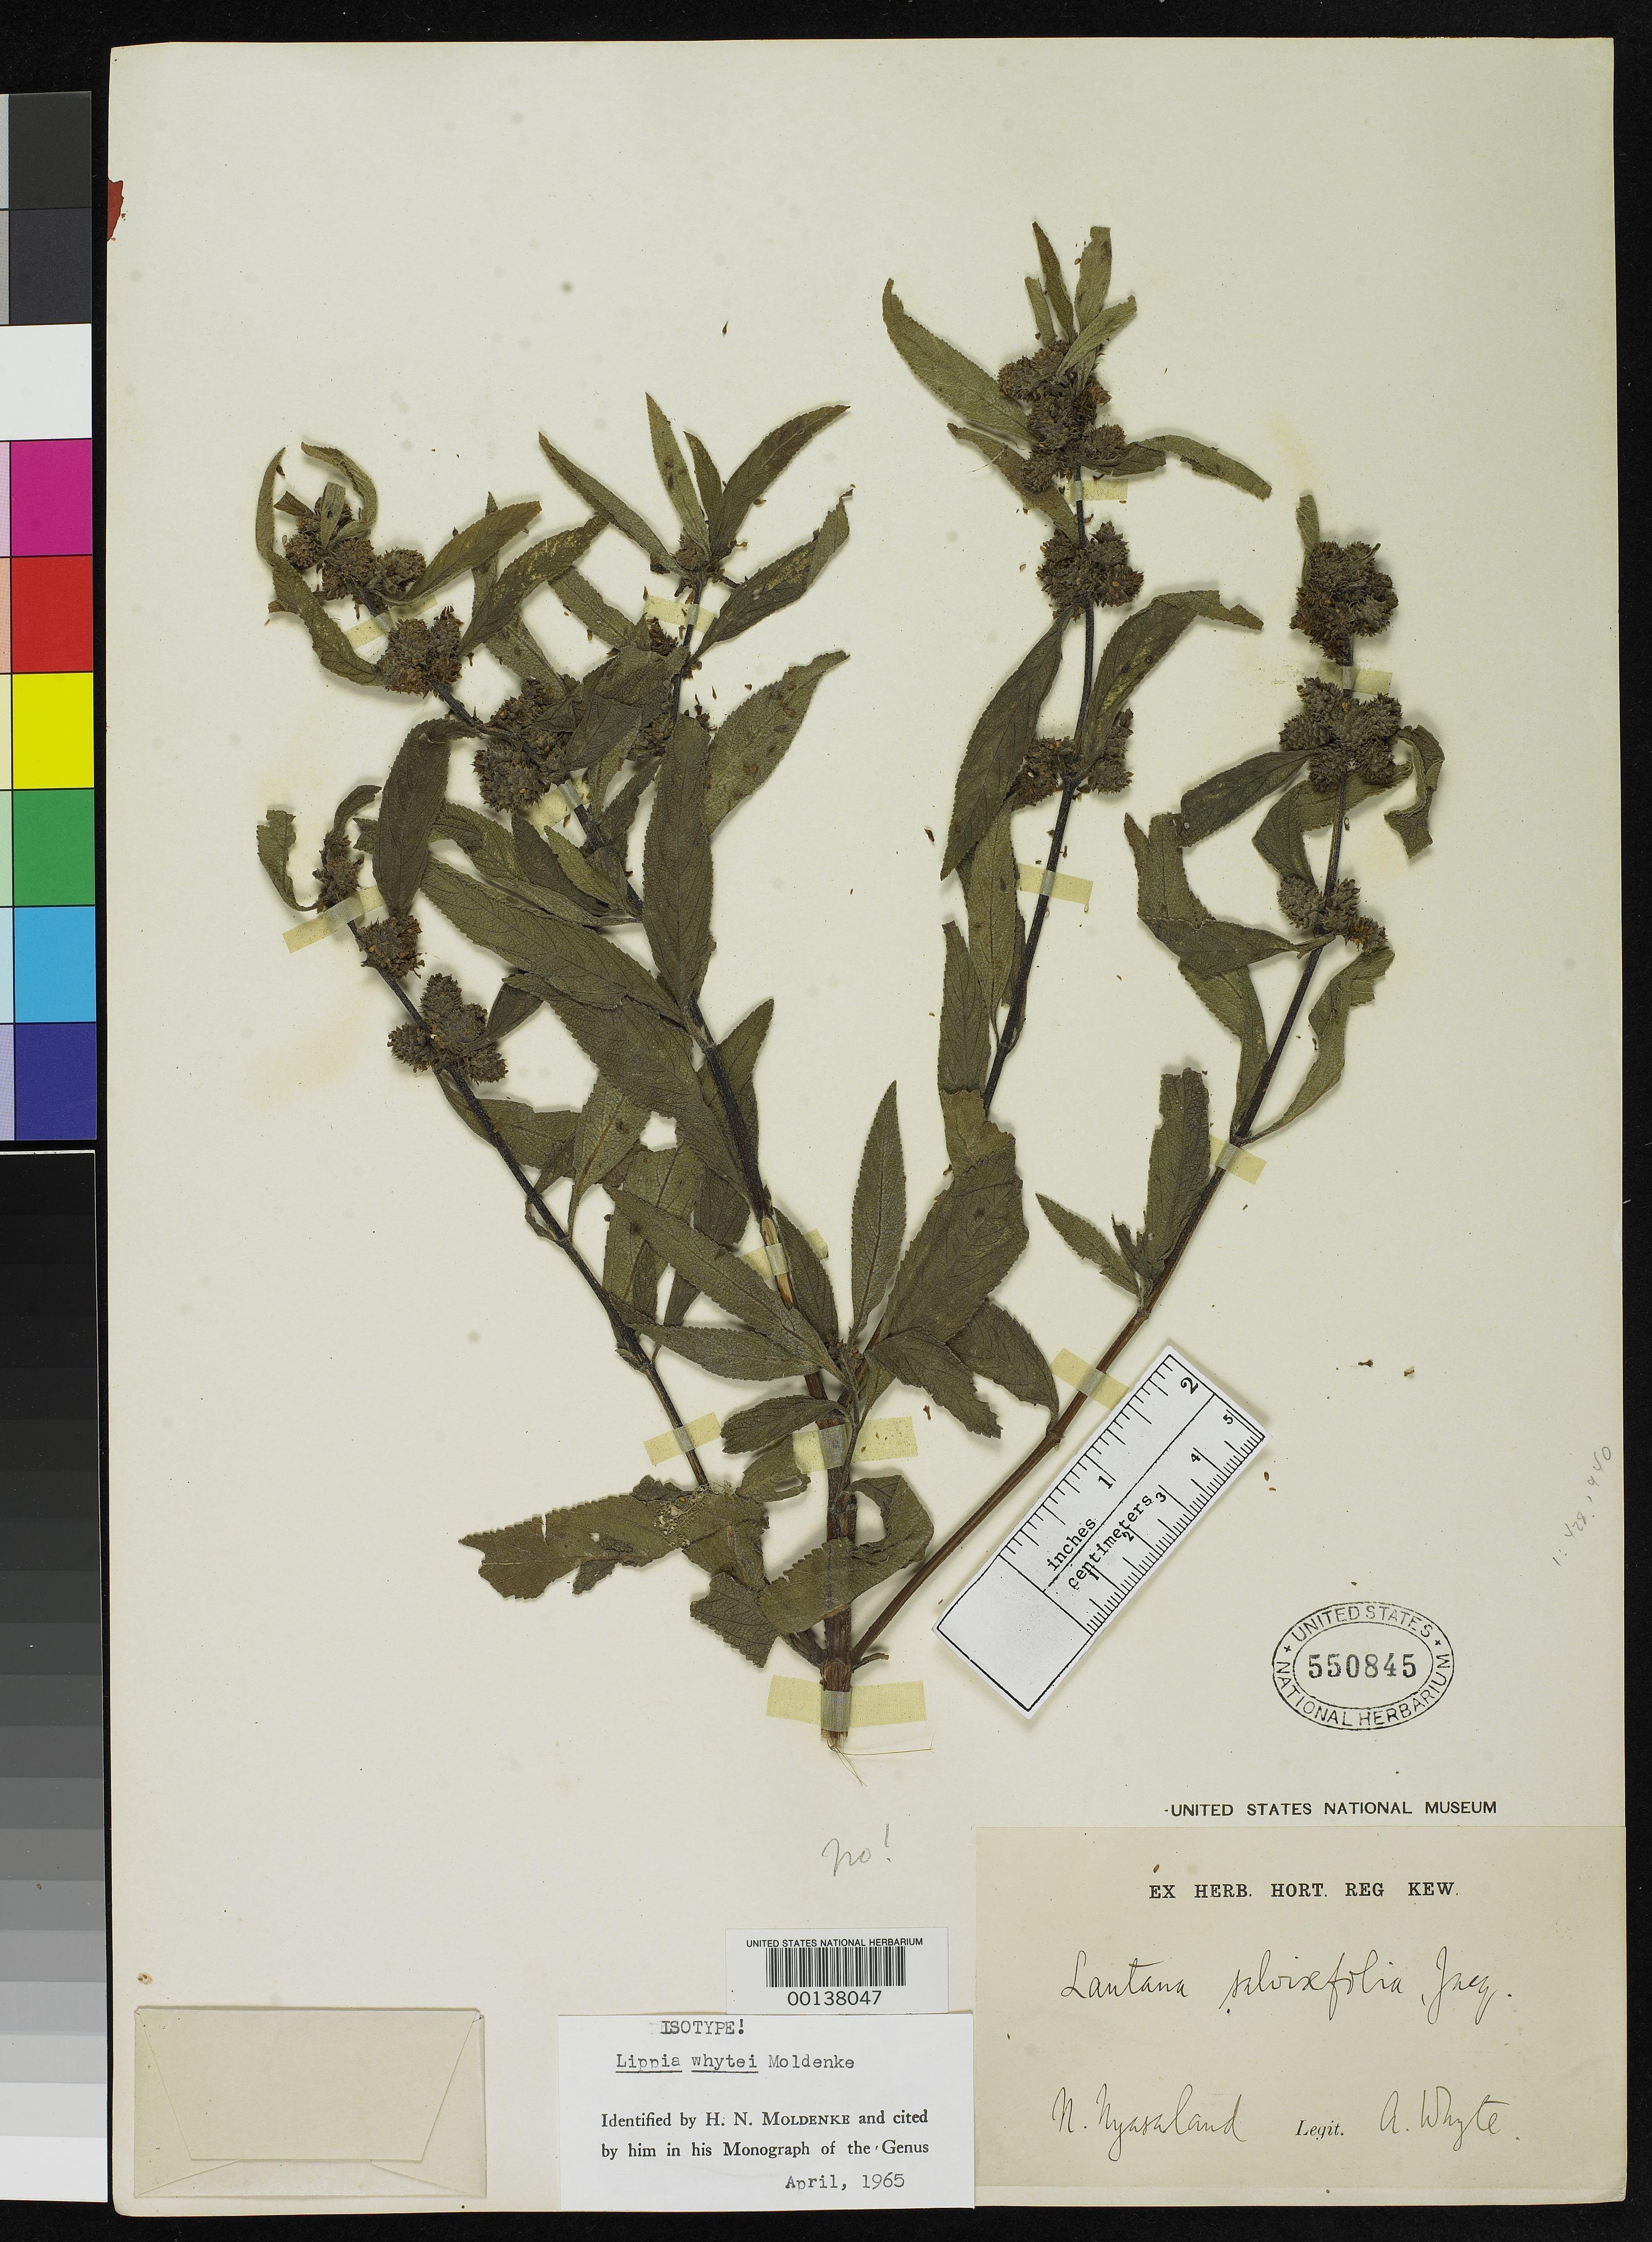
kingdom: Plantae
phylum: Tracheophyta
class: Magnoliopsida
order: Lamiales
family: Verbenaceae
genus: Lippia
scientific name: Lippia whytei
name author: Moldenke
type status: Isotype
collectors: A. Whyte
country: Malawi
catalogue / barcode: US 550845